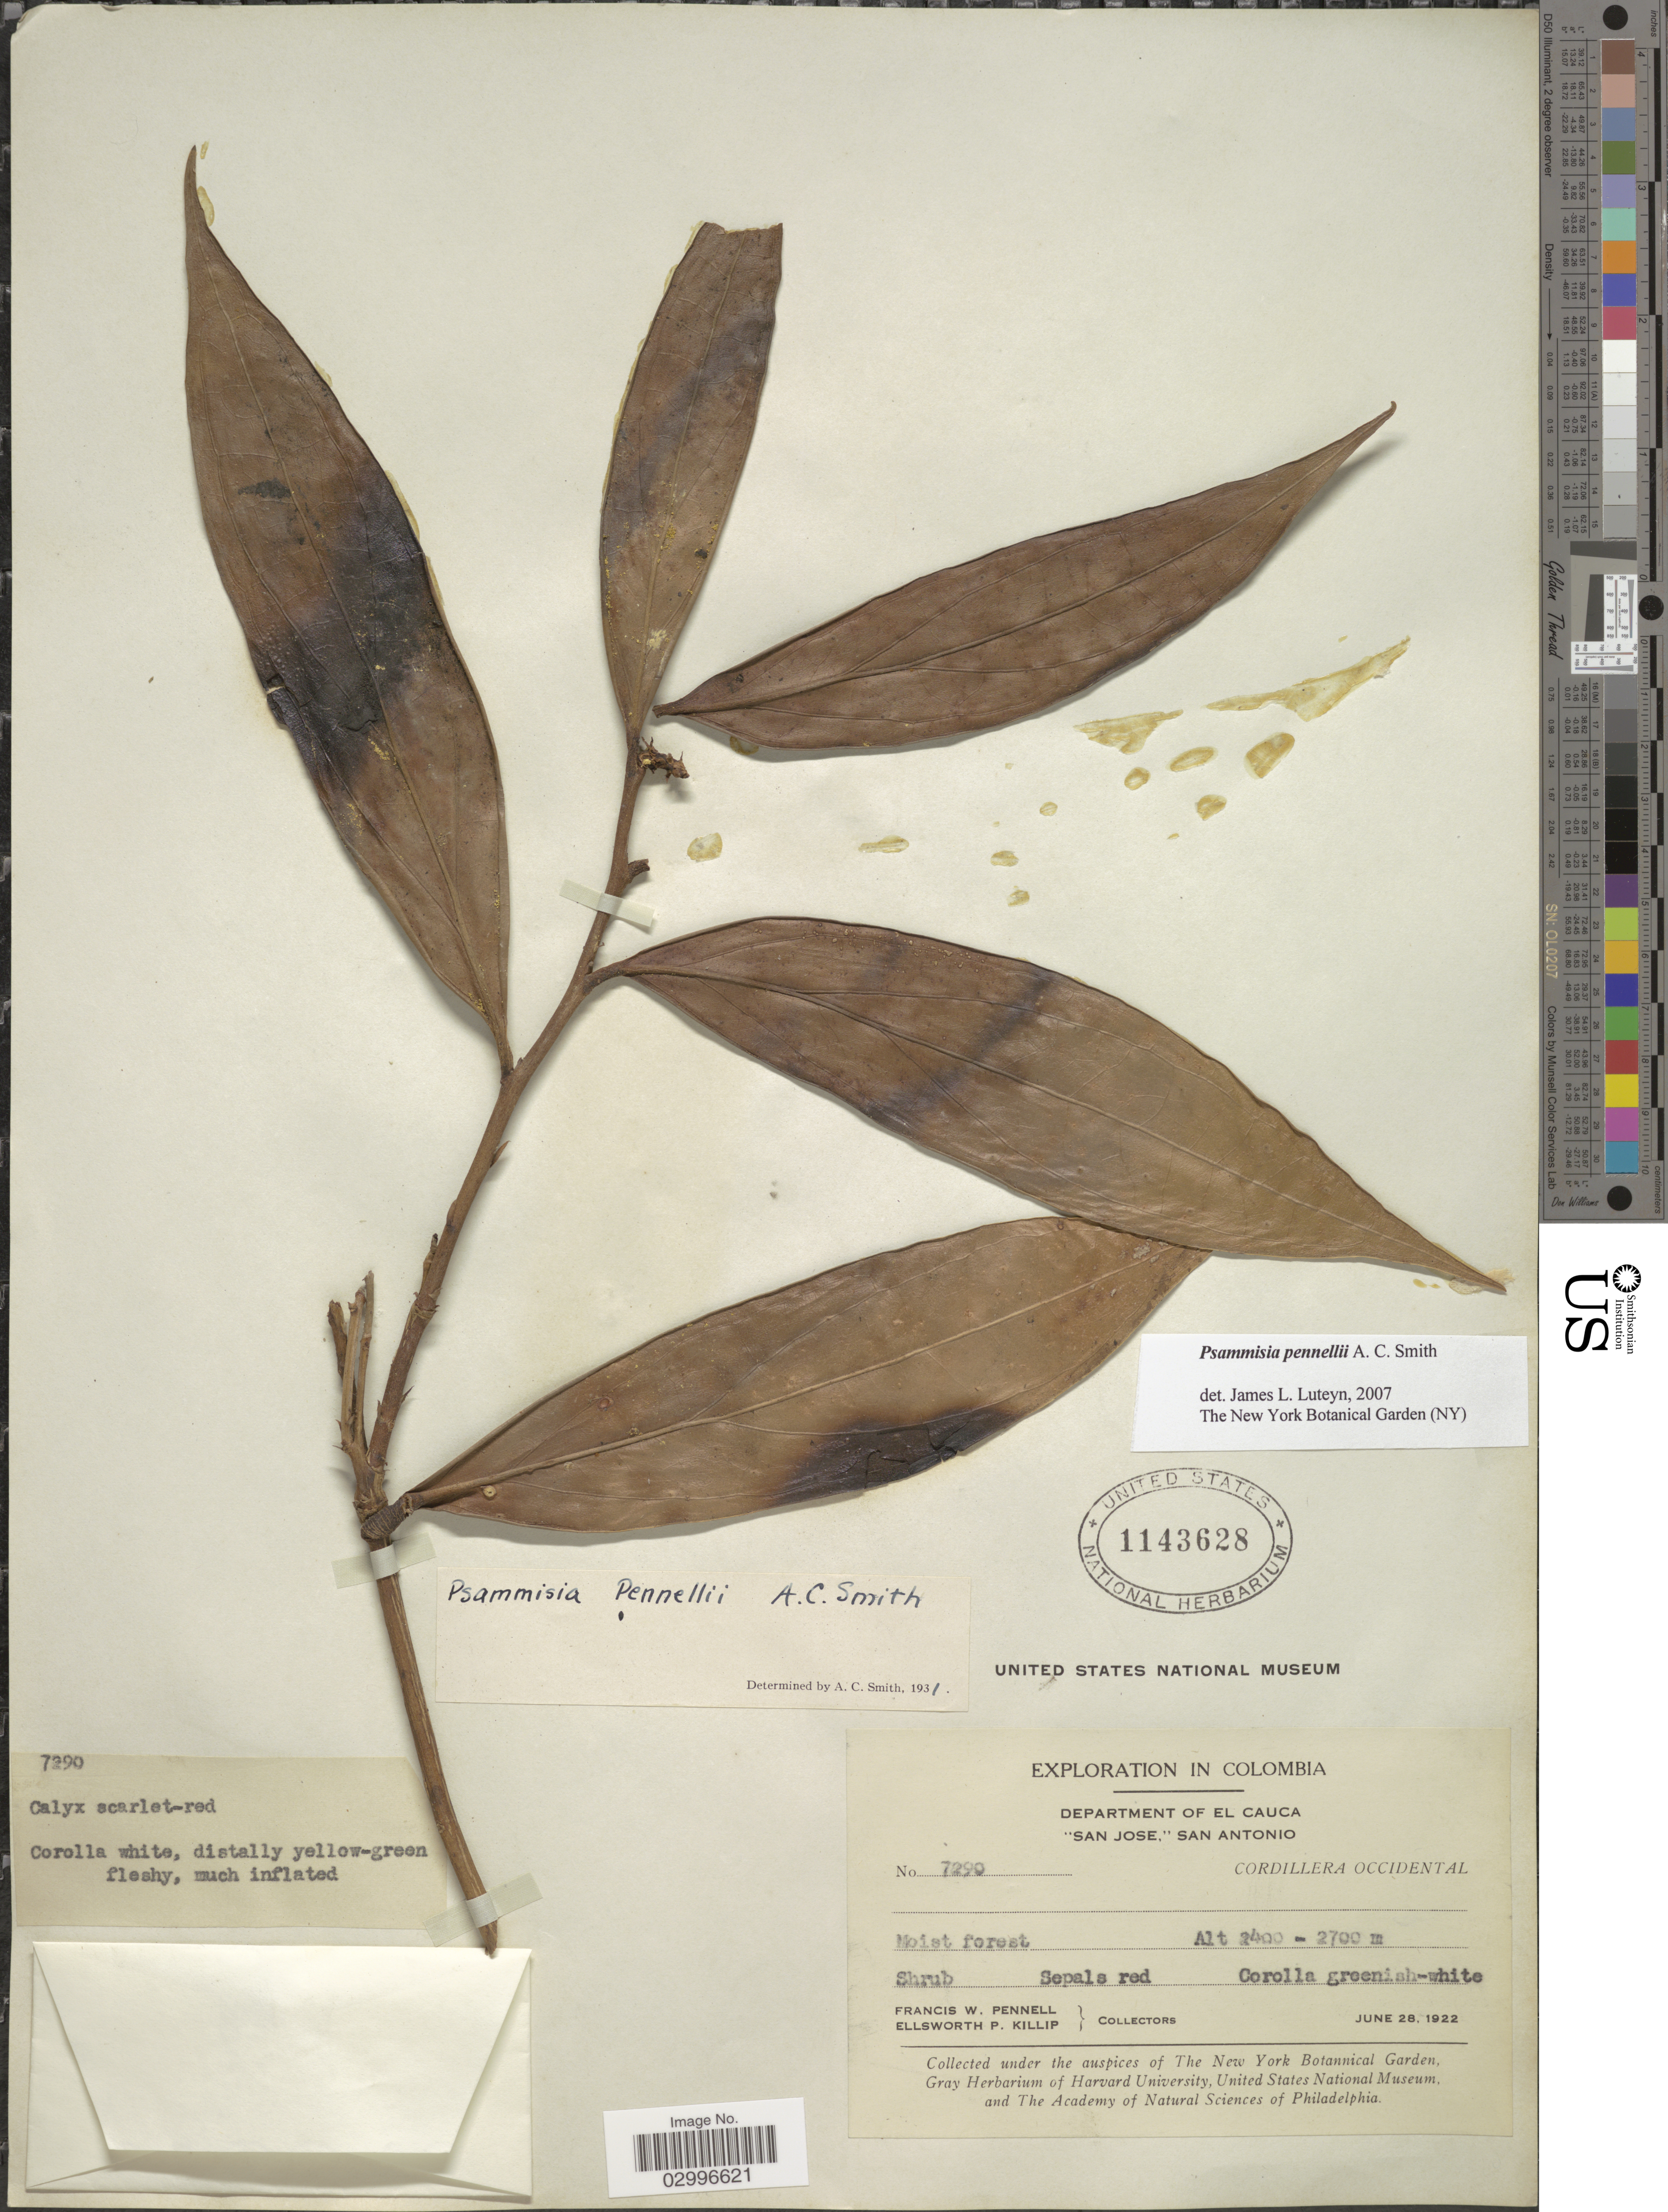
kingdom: Plantae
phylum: Tracheophyta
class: Magnoliopsida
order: Ericales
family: Ericaceae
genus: Psammisia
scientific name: Psammisia pennellii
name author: A.C. Sm.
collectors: F. W. Pennell & E. P. Killip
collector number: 7290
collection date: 1922-06-28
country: Colombia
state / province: Cauca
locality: Department of El Cauca. "San Jose," San Antonio. Cordillera Occidental.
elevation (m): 2400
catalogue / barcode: US 1143628